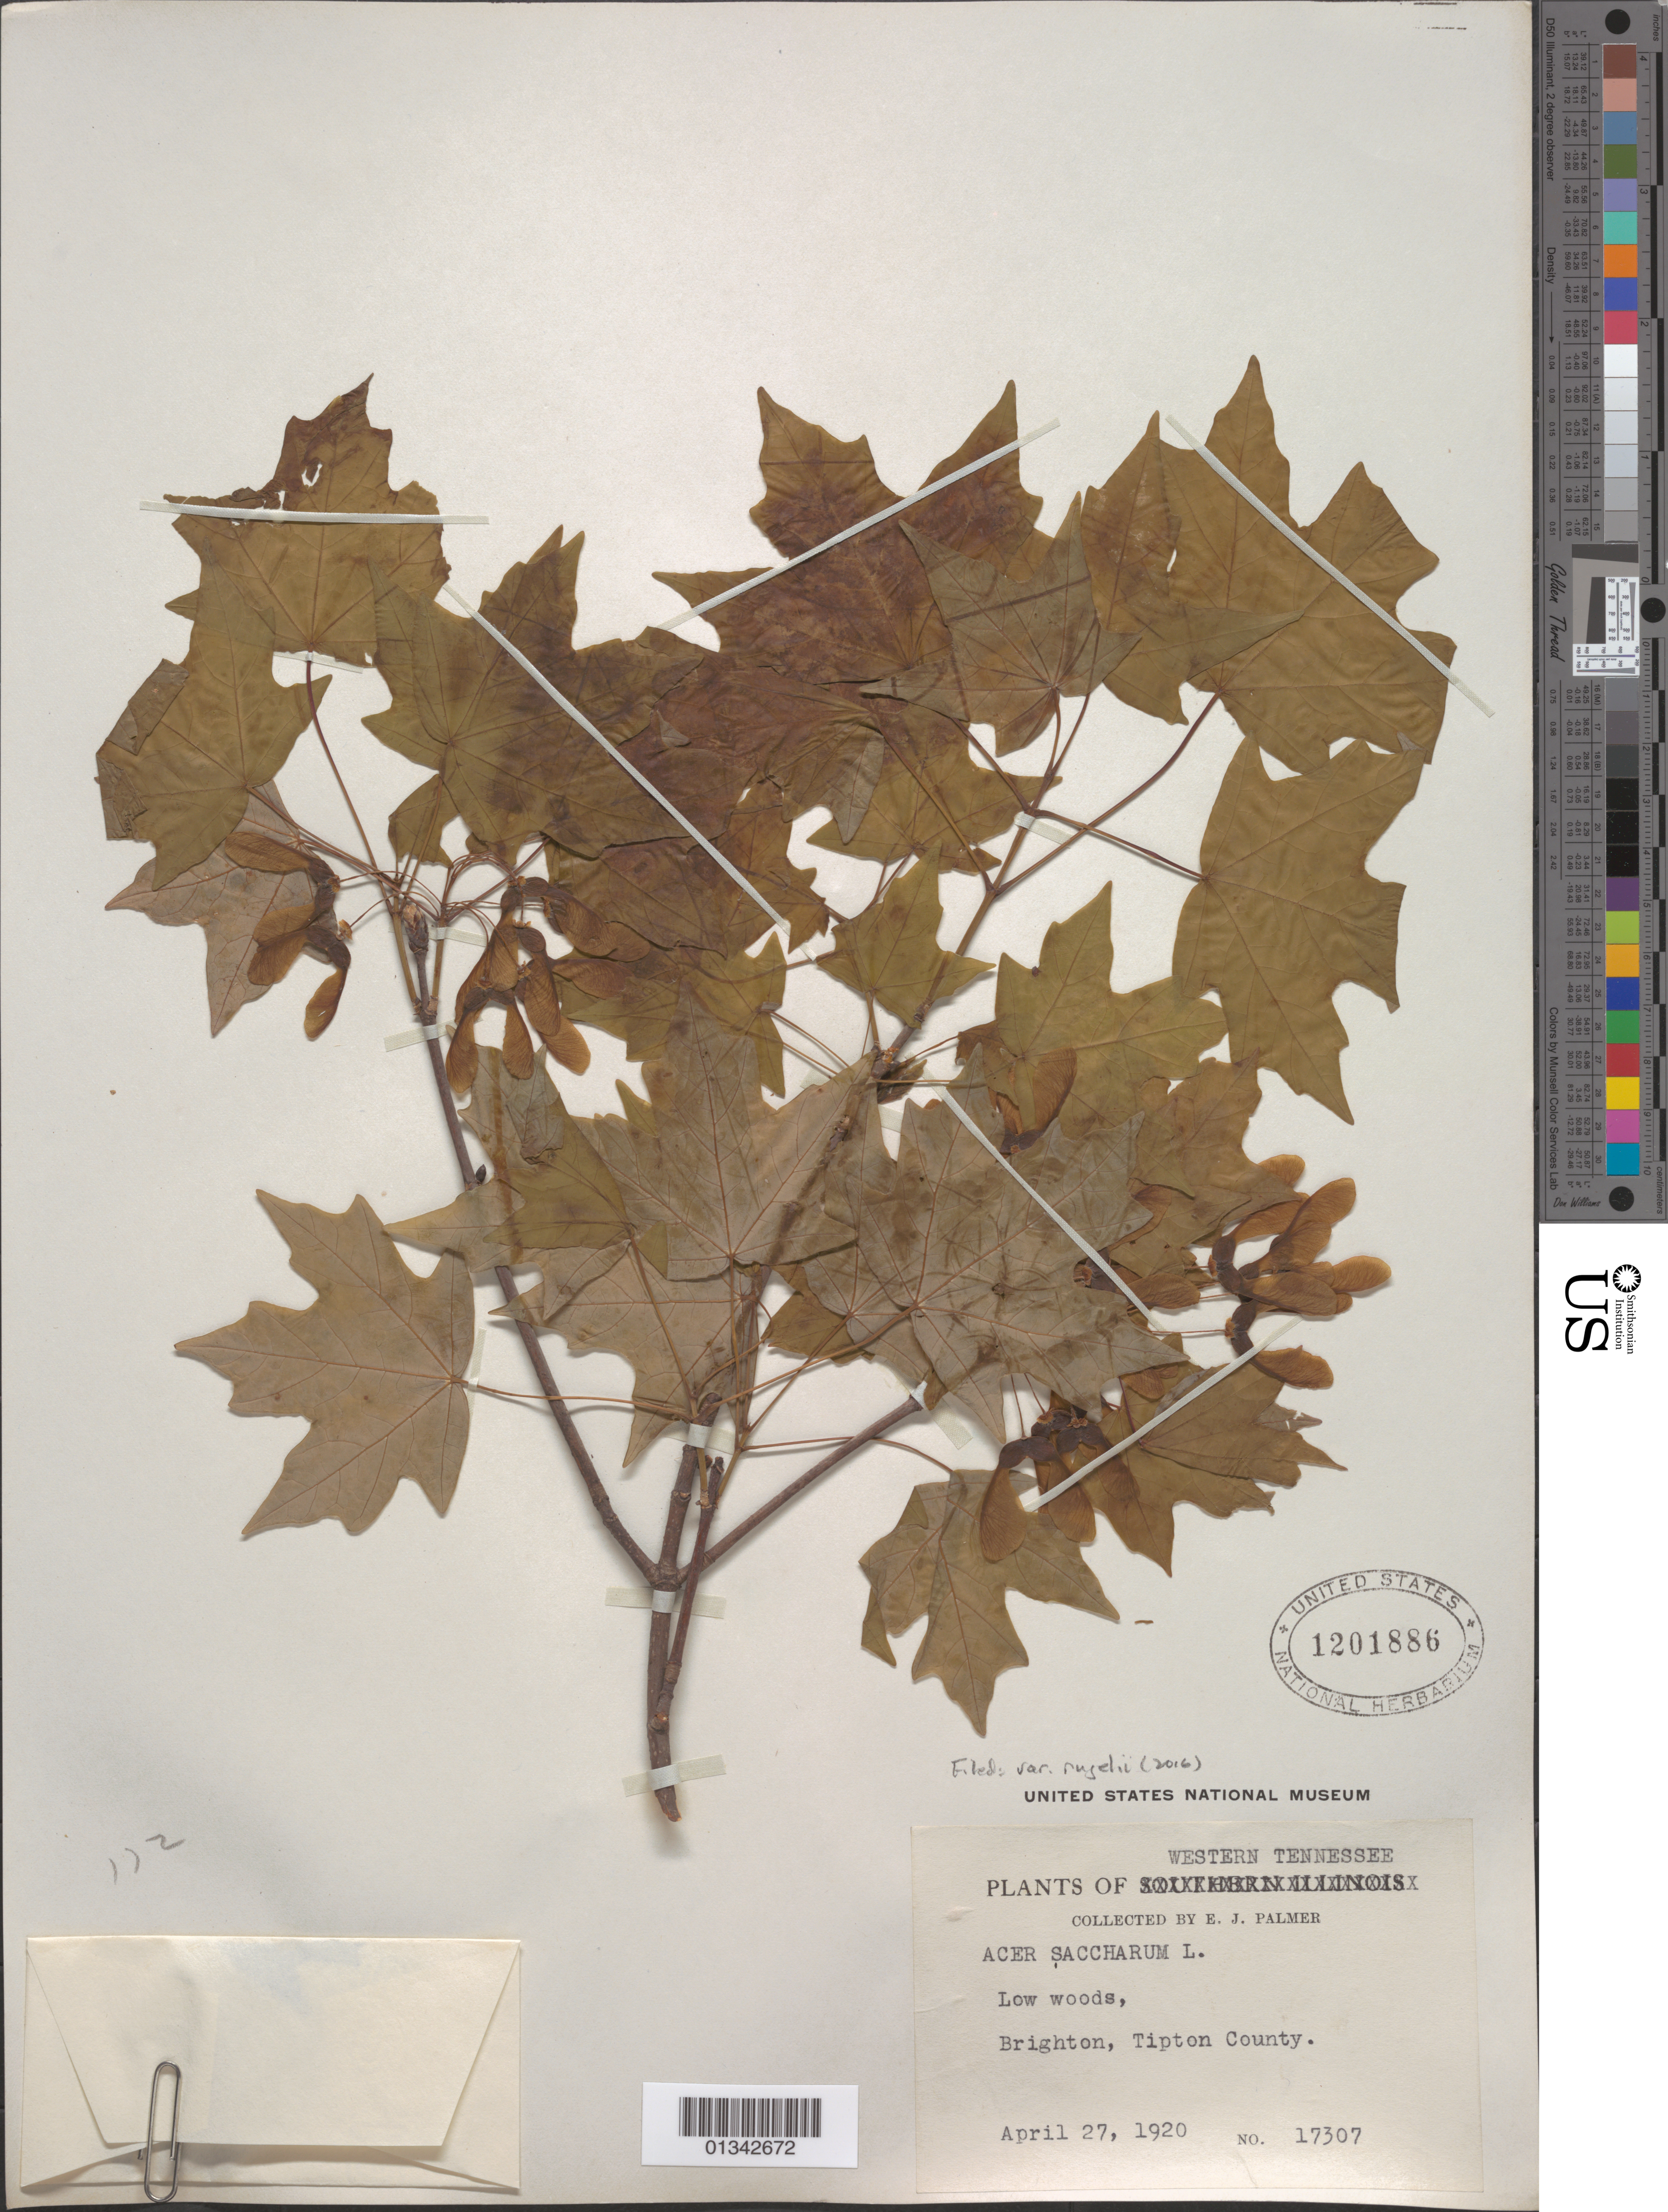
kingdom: Plantae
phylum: Tracheophyta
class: Magnoliopsida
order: Sapindales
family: Sapindaceae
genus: Acer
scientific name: Acer saccharum var. rugelii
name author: (Pax) Rehder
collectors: E. J. Palmer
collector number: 17307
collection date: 1920-04-27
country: United States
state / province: Tennessee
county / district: Tipton County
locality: Tipton County, Brighton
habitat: Low woods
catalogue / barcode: US 1201886